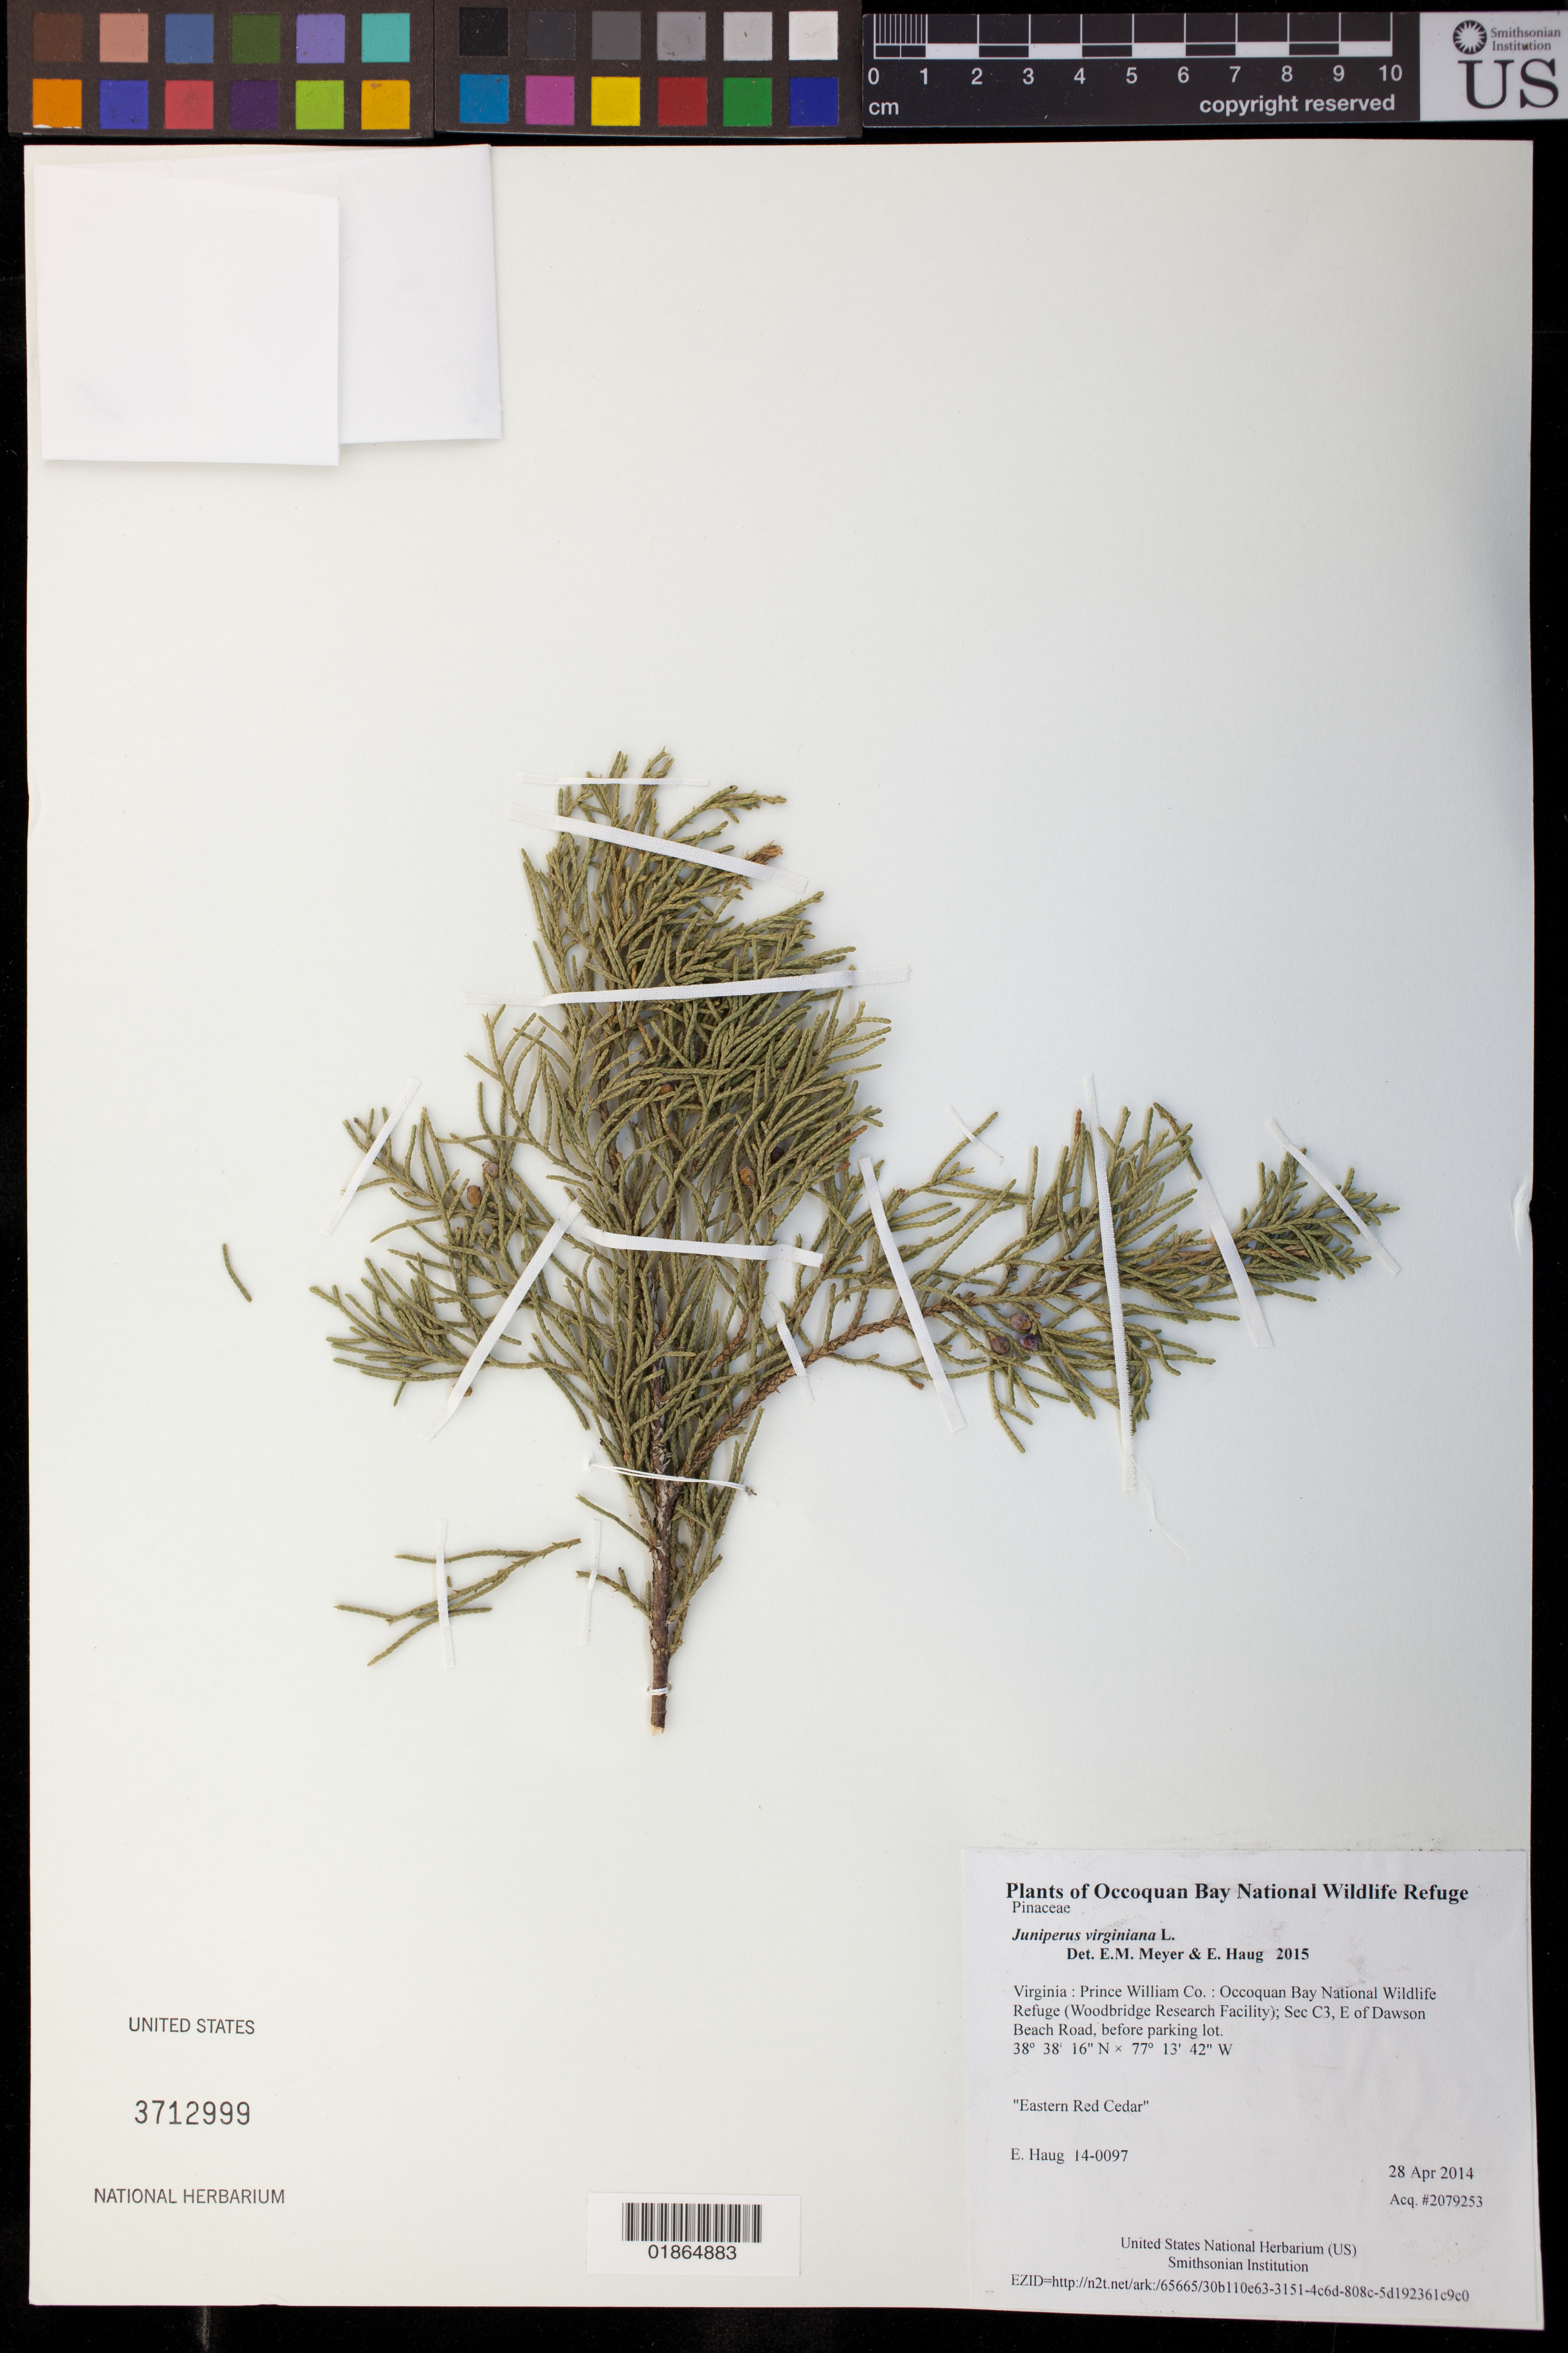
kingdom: Plantae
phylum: Tracheophyta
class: Pinopsida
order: Pinales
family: Cupressaceae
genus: Juniperus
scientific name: Juniperus virginiana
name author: L.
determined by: Meyer, E. M.; Haug, E.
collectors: E. Haug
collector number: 14-0097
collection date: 2014-04-28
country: United States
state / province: Virginia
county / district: Prince William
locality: Occoquan Bay National Wildlife Refuge (Woodbridge Research Facility); Sec C3, E of Dawson Beach Road, before parking lot.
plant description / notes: Eastern Red Cedar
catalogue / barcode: US 3712999